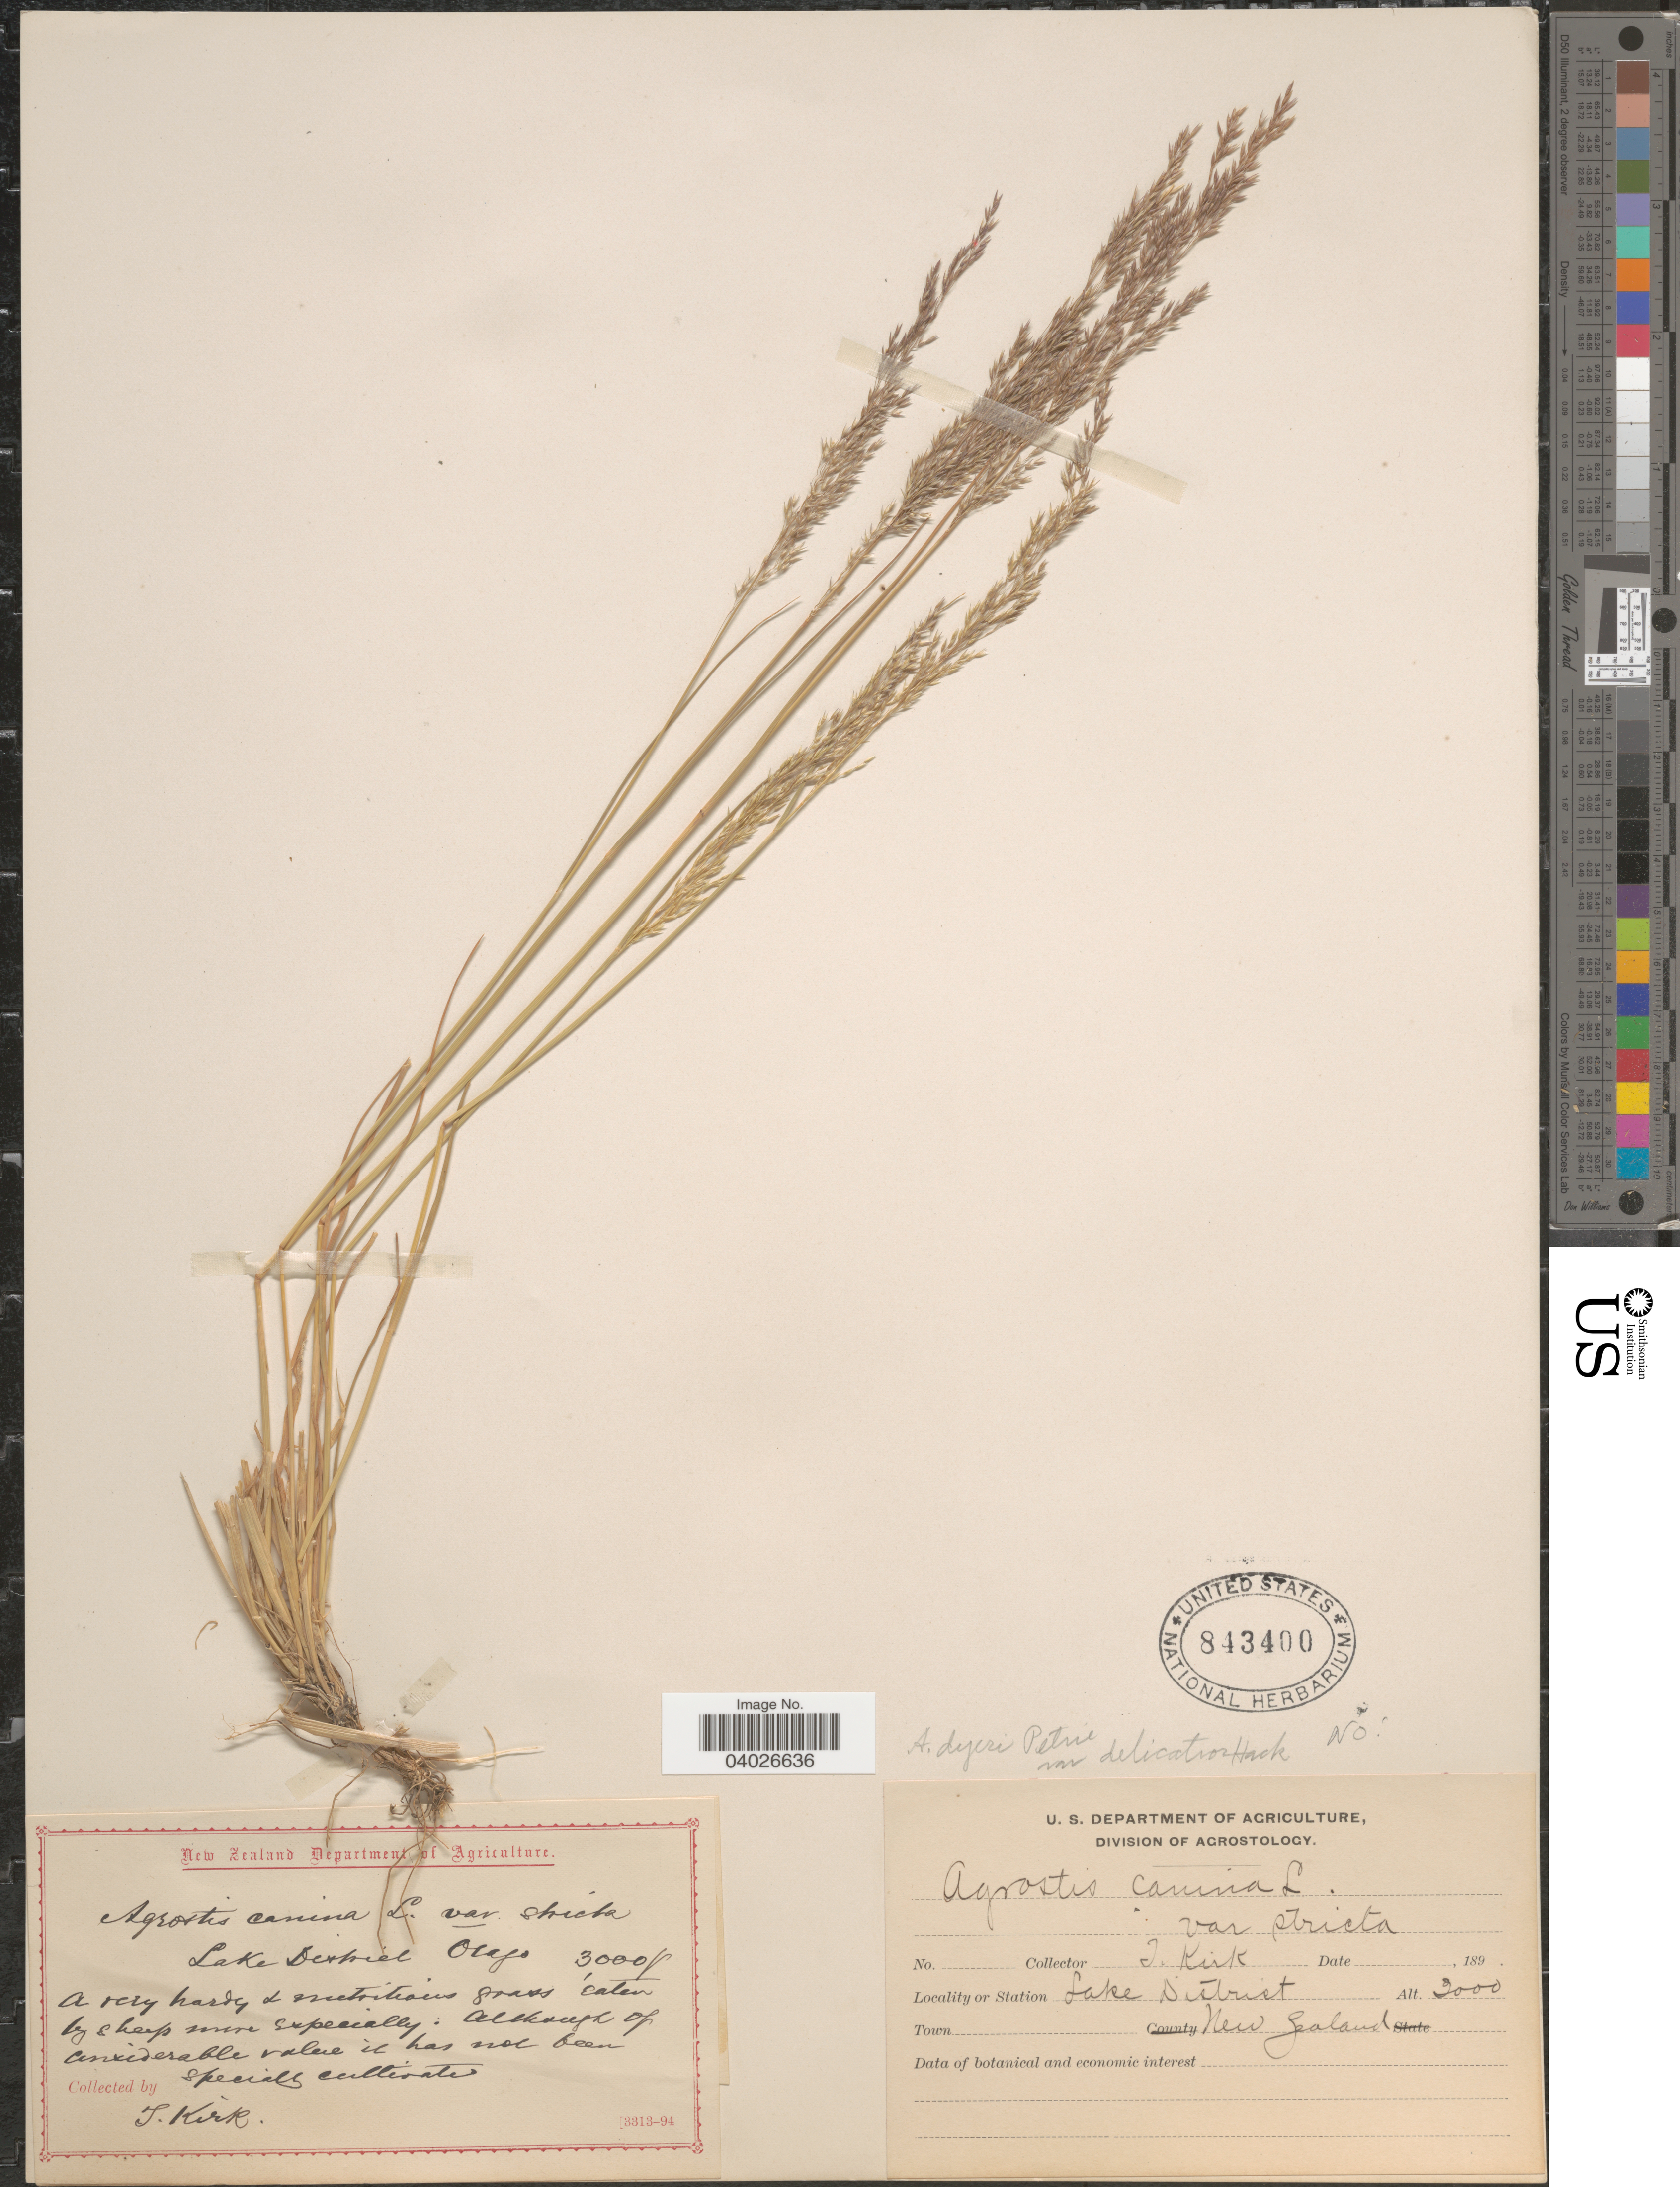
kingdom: Plantae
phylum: Tracheophyta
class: Liliopsida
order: Poales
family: Poaceae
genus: Agrostis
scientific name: Agrostis dyeri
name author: Petrie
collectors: T. Kirk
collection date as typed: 189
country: New Zealand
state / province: Otago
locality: Lake District.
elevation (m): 914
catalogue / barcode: US 843400